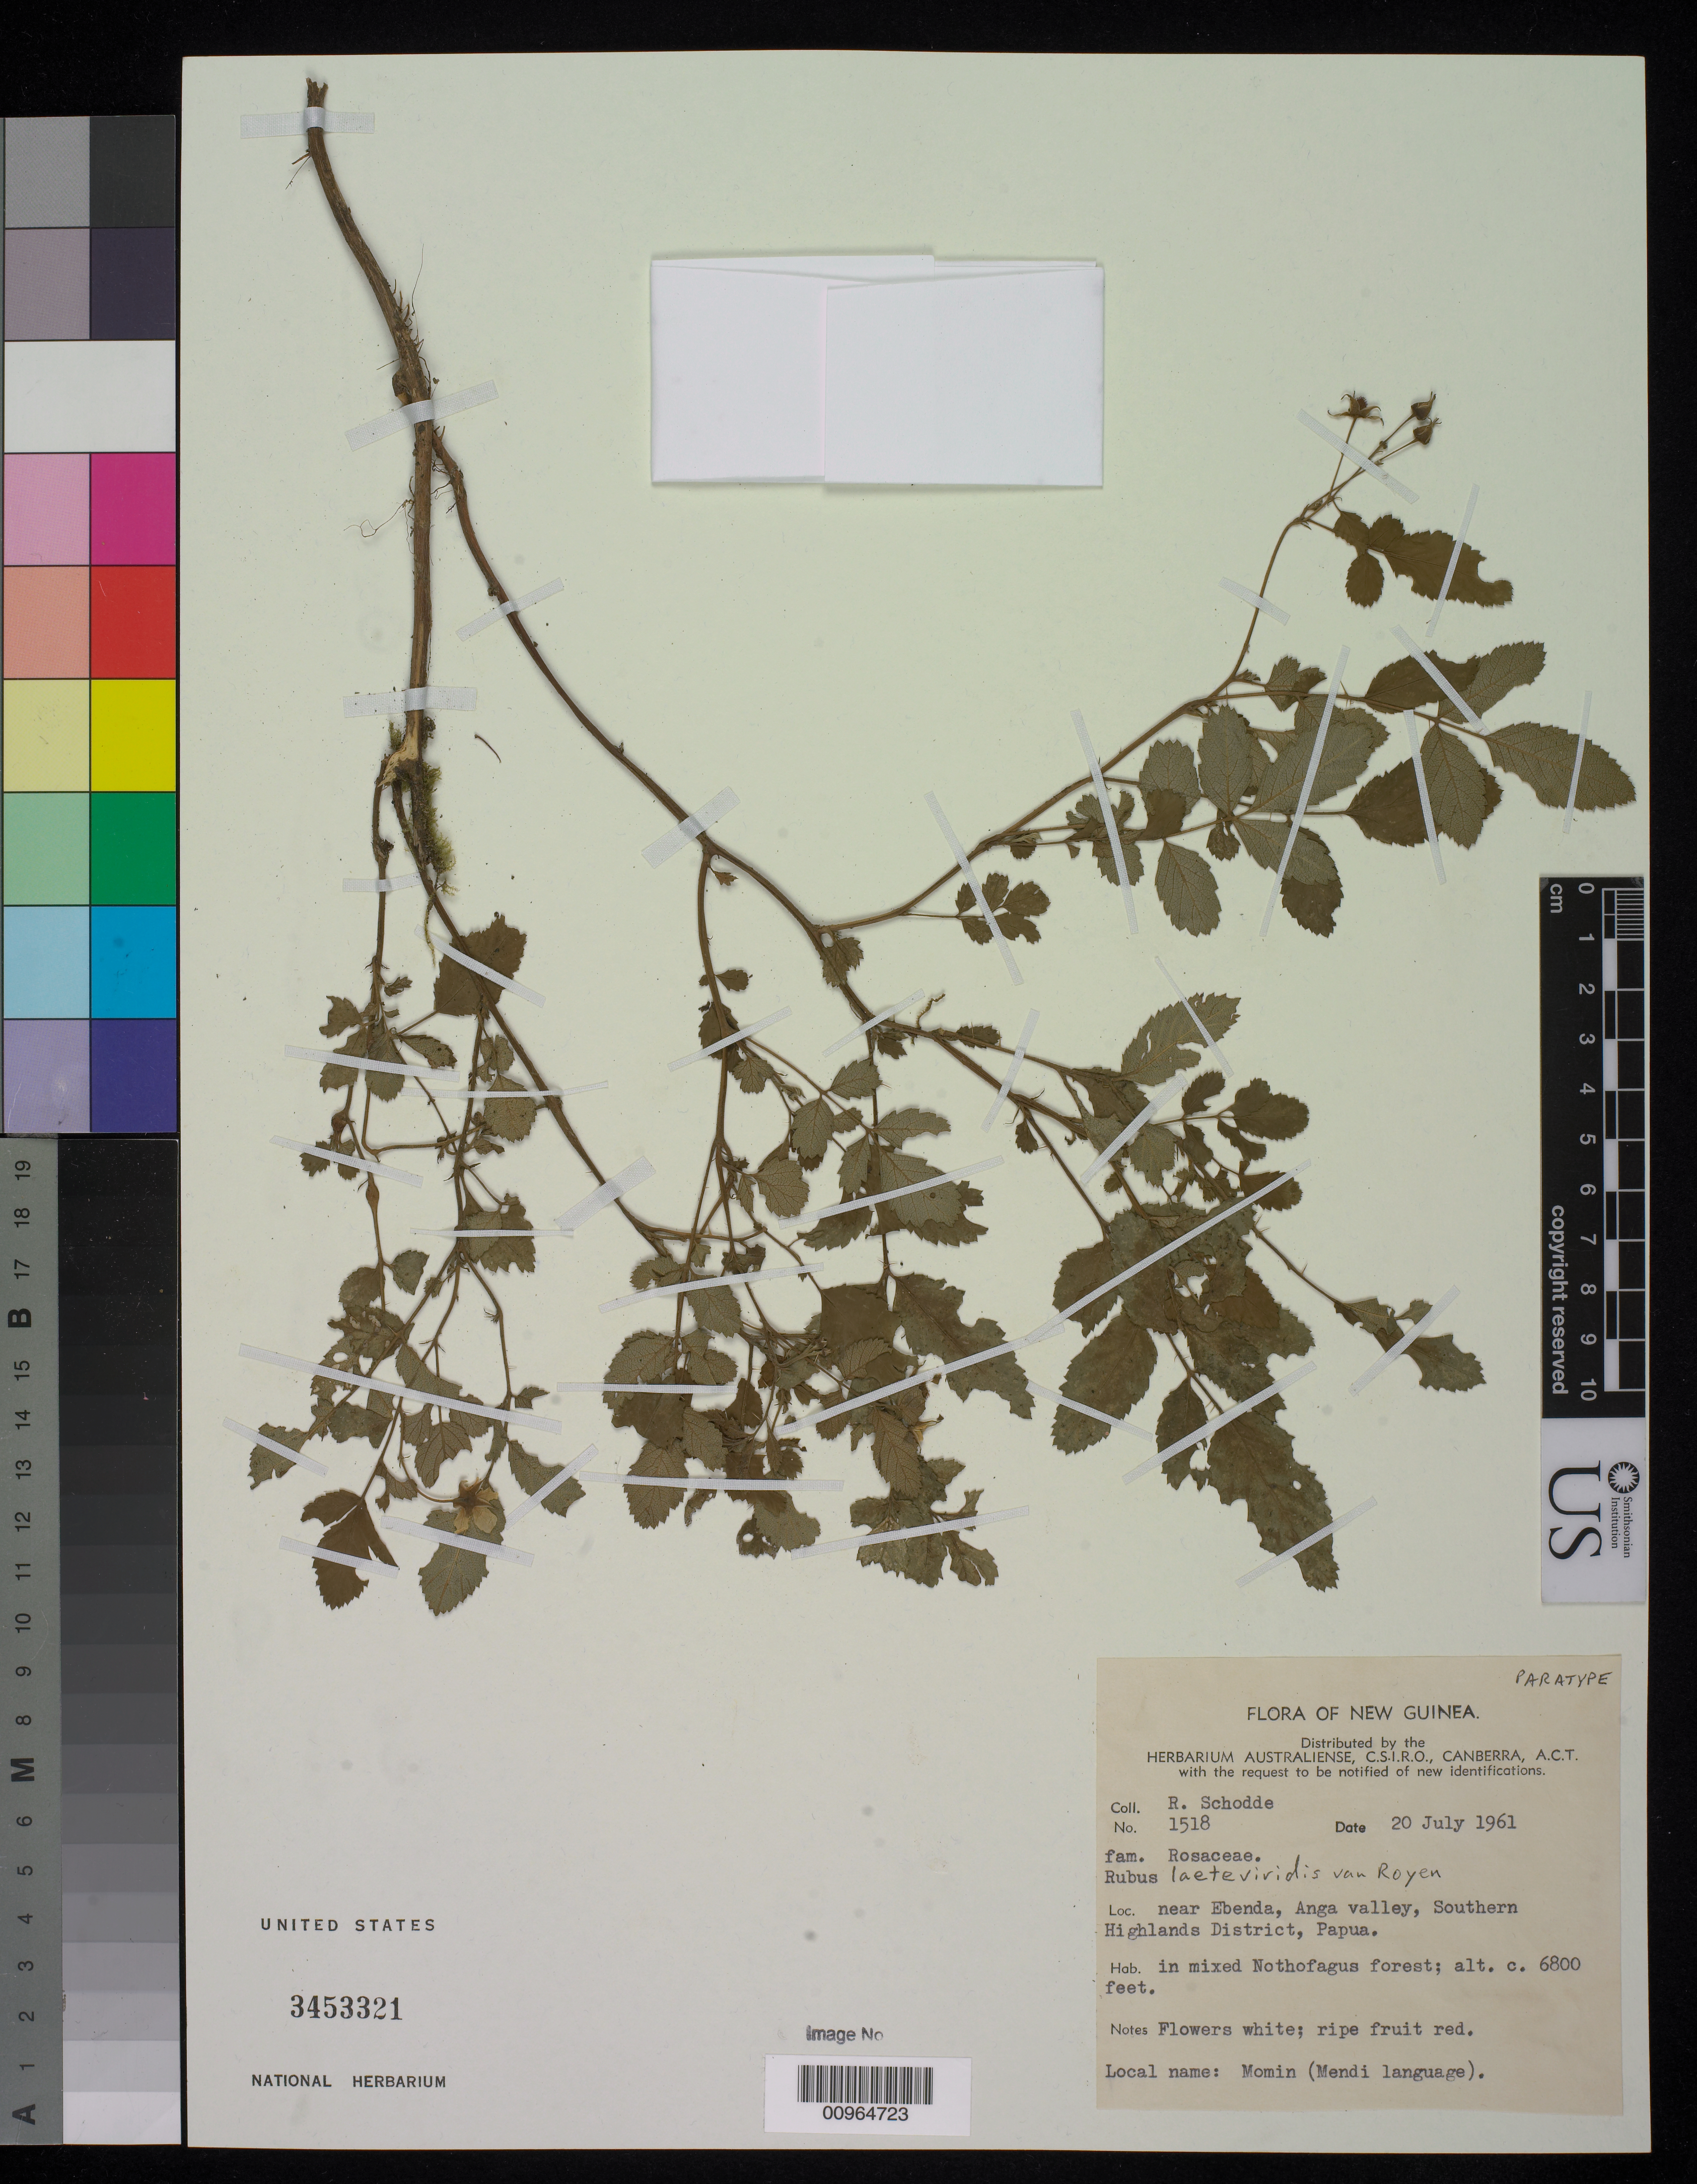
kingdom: Plantae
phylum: Tracheophyta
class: Magnoliopsida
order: Rosales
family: Rosaceae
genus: Rubus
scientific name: Rubus laeteviridis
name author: P. Royen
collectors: R. Schodde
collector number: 1518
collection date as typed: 20 Jul 1961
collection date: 1961-07-20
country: Papua New Guinea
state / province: Southern Highlands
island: New Guinea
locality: near Ebenda, Anga valley, Papua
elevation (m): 2073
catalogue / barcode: US 3453321